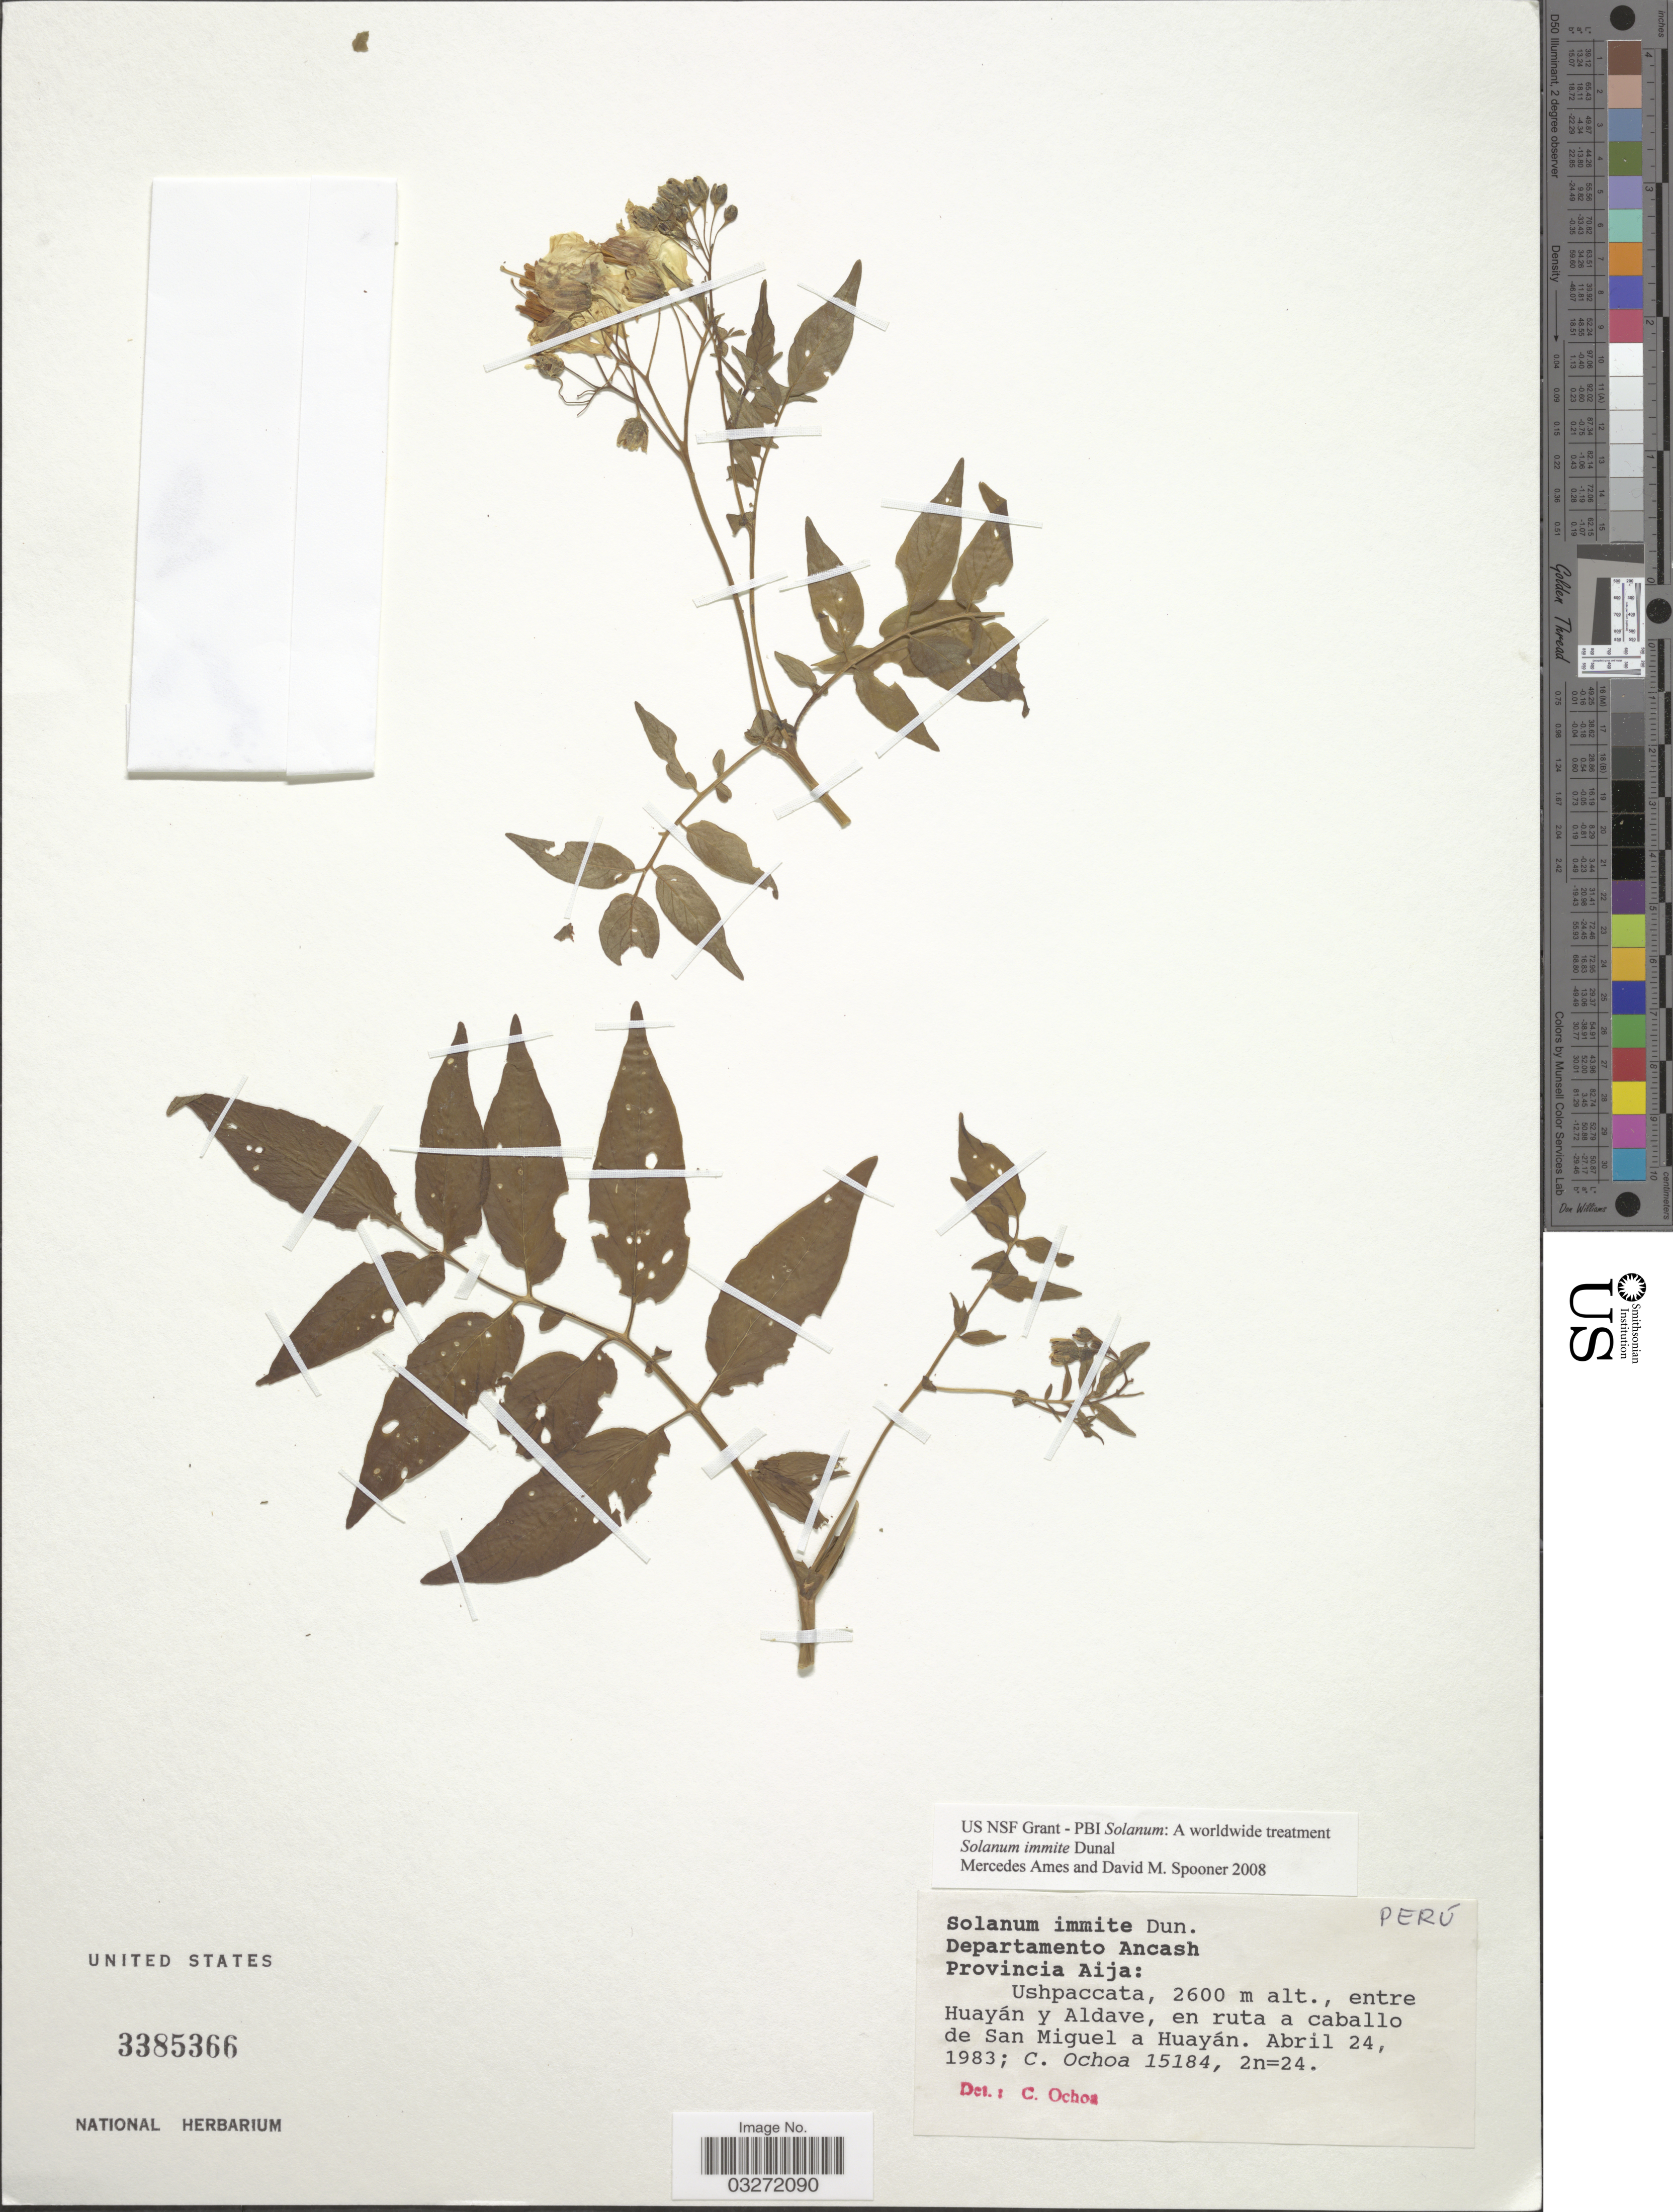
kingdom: Plantae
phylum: Tracheophyta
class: Magnoliopsida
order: Solanales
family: Solanaceae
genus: Solanum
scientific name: Solanum immite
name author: Dunal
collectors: C. Ochoa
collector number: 15184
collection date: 1983-04-24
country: Peru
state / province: Ancash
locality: Departamento Ancash. Provincia Aija: Ushpaccata, entre Huayán y Aldave, en ruta a caballo de San Miguel a Huayán.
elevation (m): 2600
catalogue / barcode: US 3385366